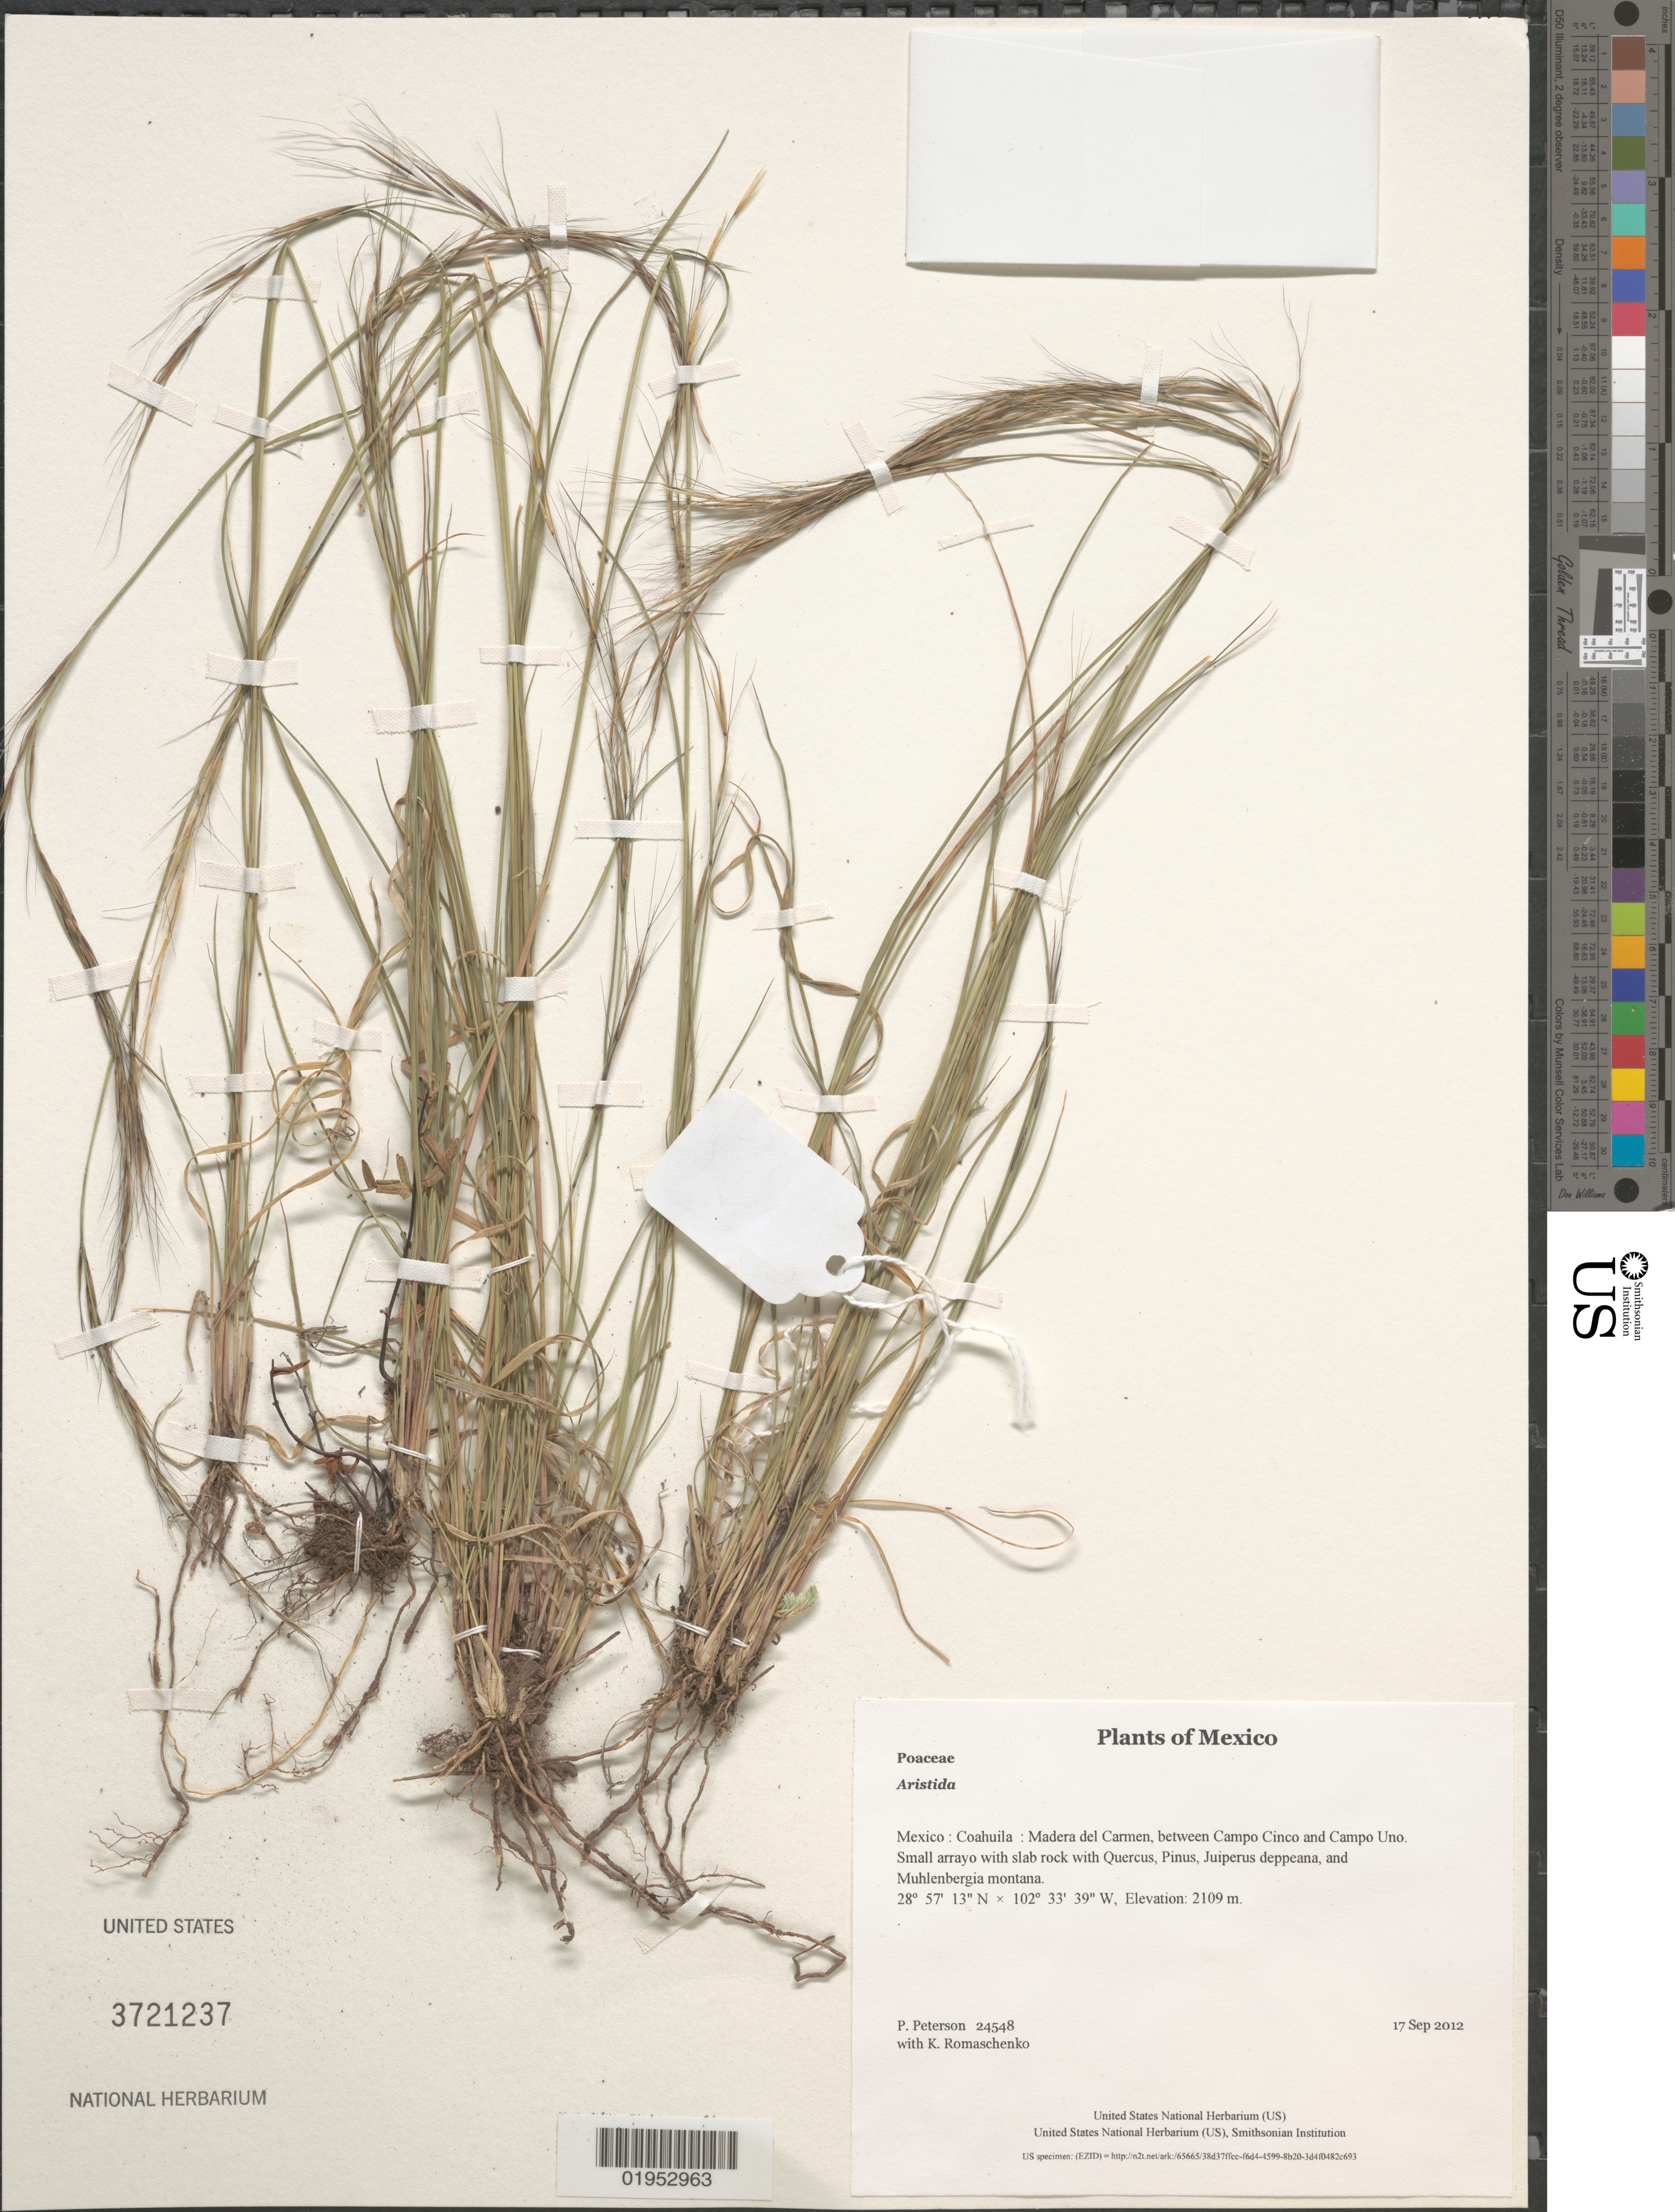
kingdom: Plantae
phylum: Tracheophyta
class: Liliopsida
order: Poales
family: Poaceae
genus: Aristida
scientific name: Aristida sp.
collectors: P. M. Peterson & K. Romaschenko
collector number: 24548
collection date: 2012-09-17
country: Mexico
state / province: Coahuila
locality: Madera del Carmen, between Campo Cinco and Campo Uno.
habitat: Small arrayo with slab rock with Quercus, Pinus, Juiperus deppeana, and Muhlenbergia montana.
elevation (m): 2109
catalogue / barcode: US 3721237